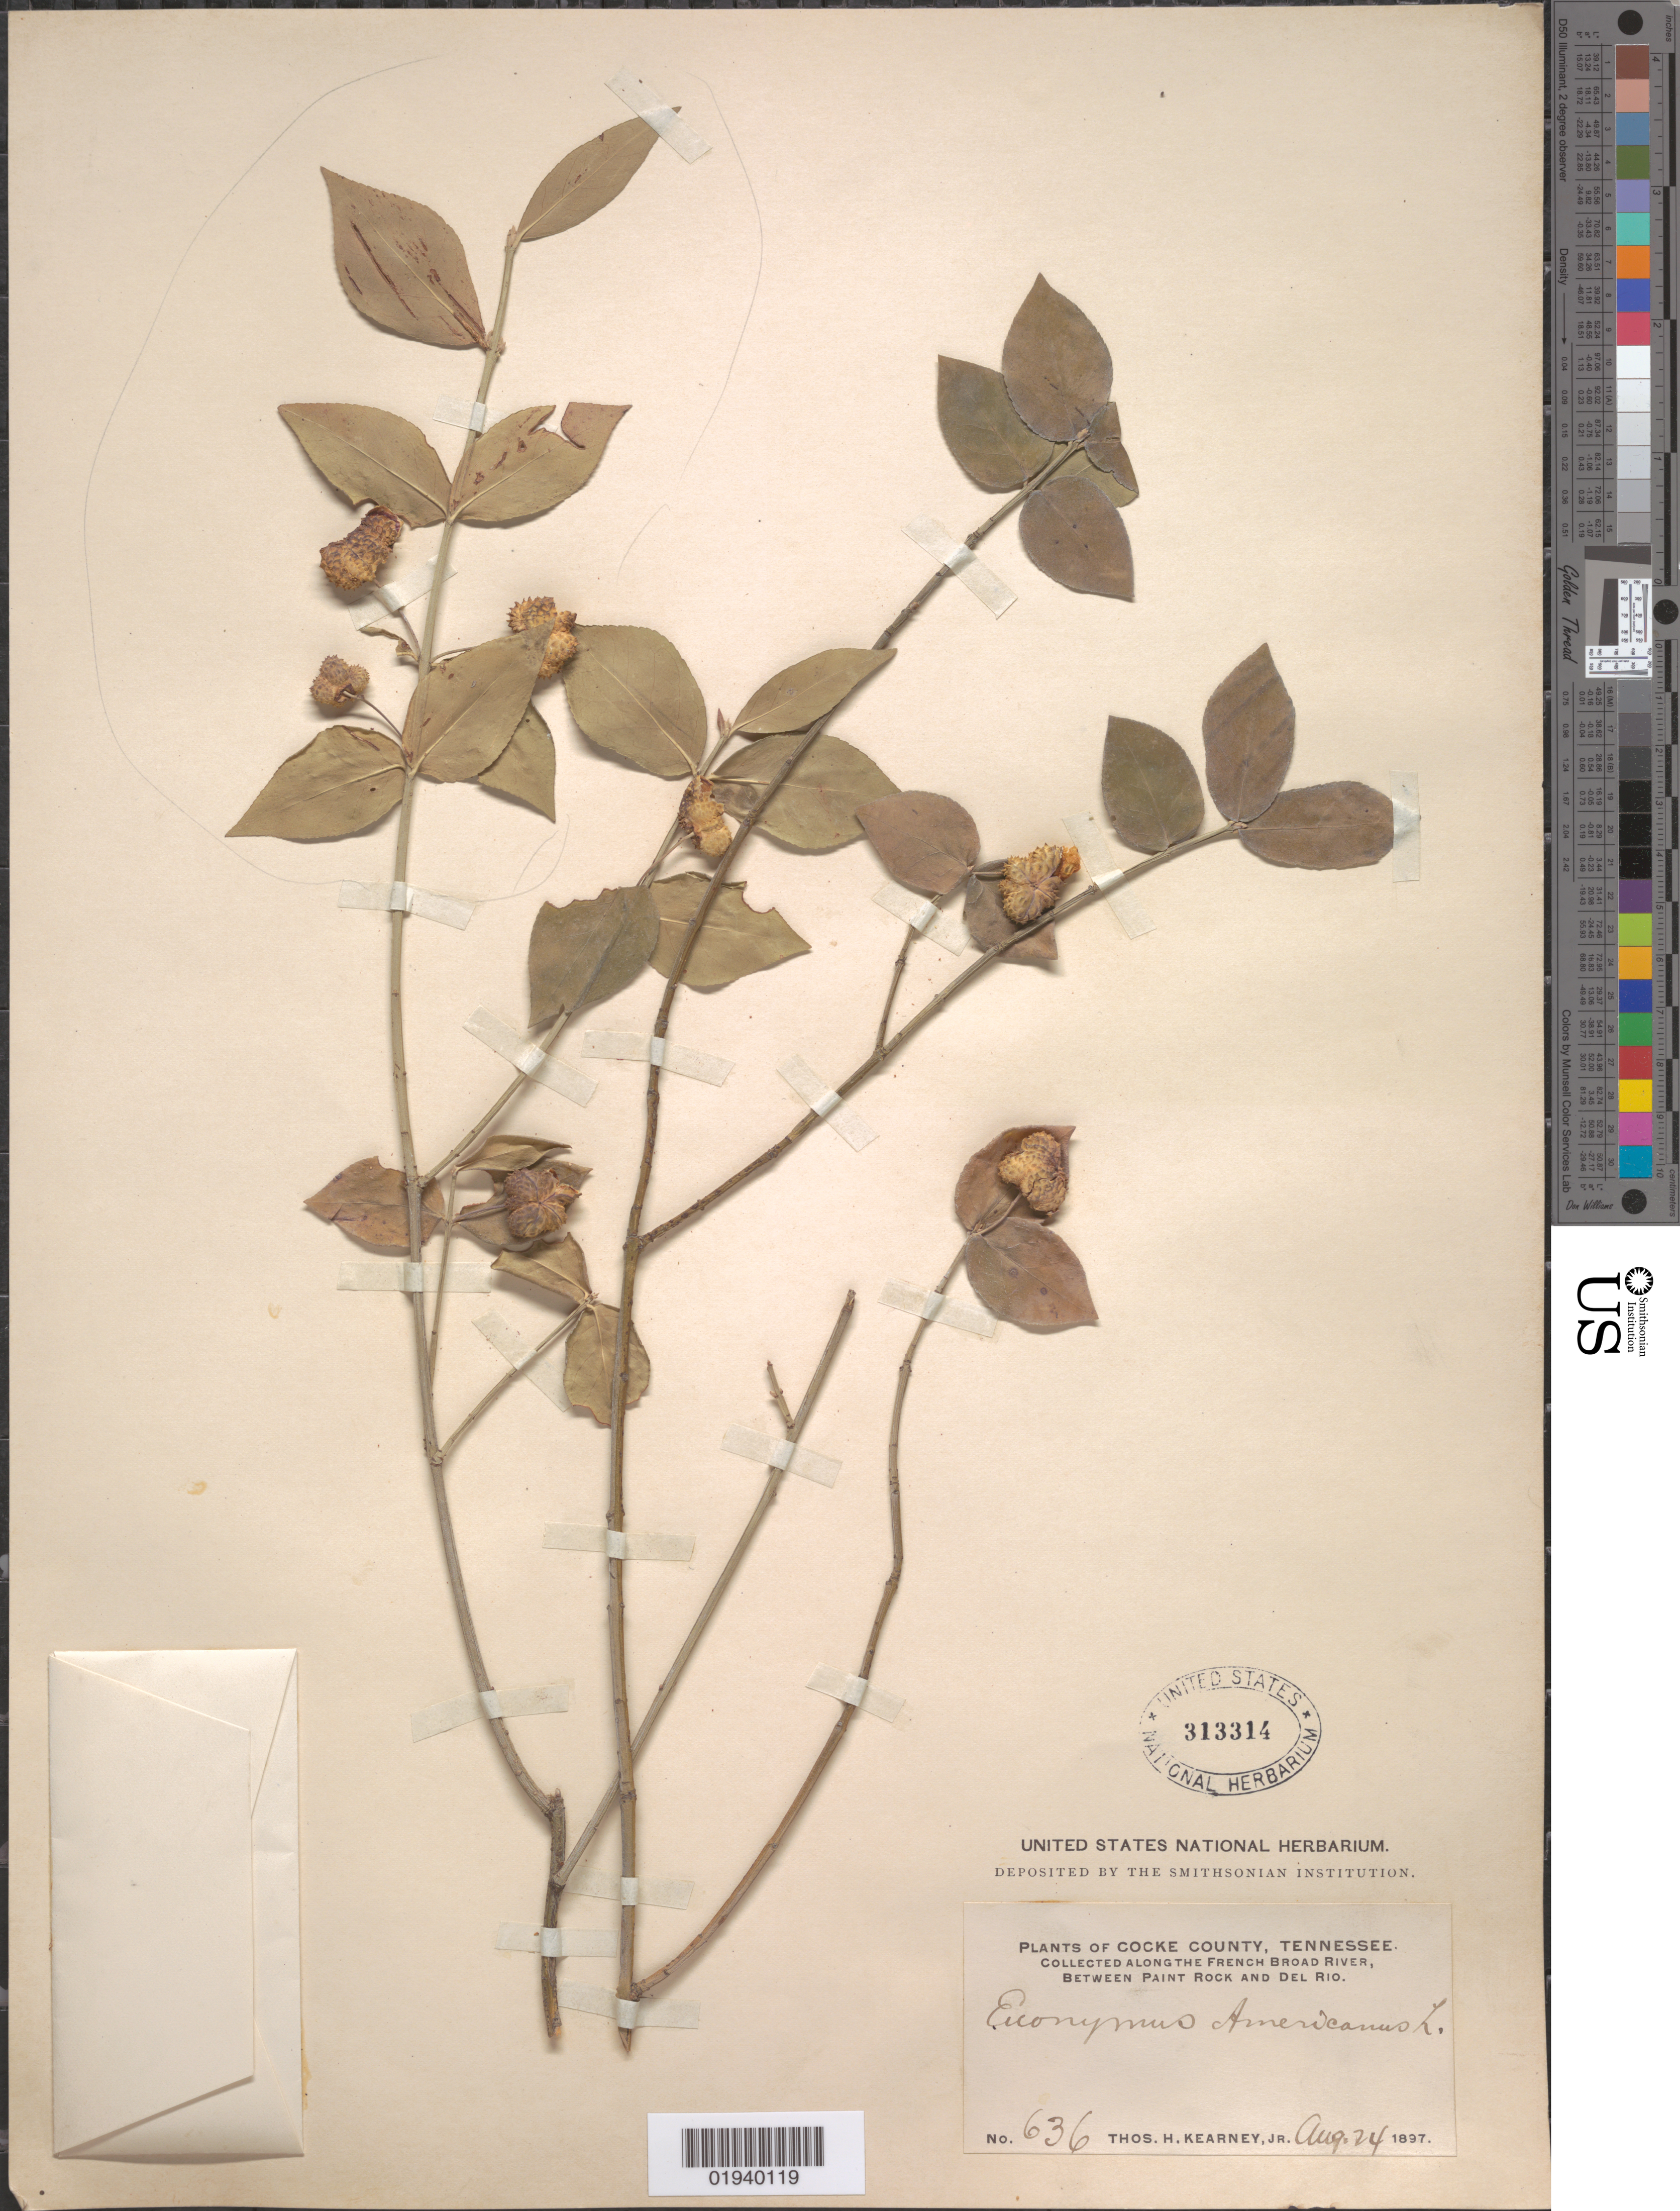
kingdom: Plantae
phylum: Tracheophyta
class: Magnoliopsida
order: Celastrales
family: Celastraceae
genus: Euonymus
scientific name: Euonymus americanus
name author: L.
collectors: T. H. Kearney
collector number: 636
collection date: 1897-08-24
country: United States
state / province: Tennessee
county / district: Cocke County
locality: French Broad River, between Paint Rock and Del Rio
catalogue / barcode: US 313314